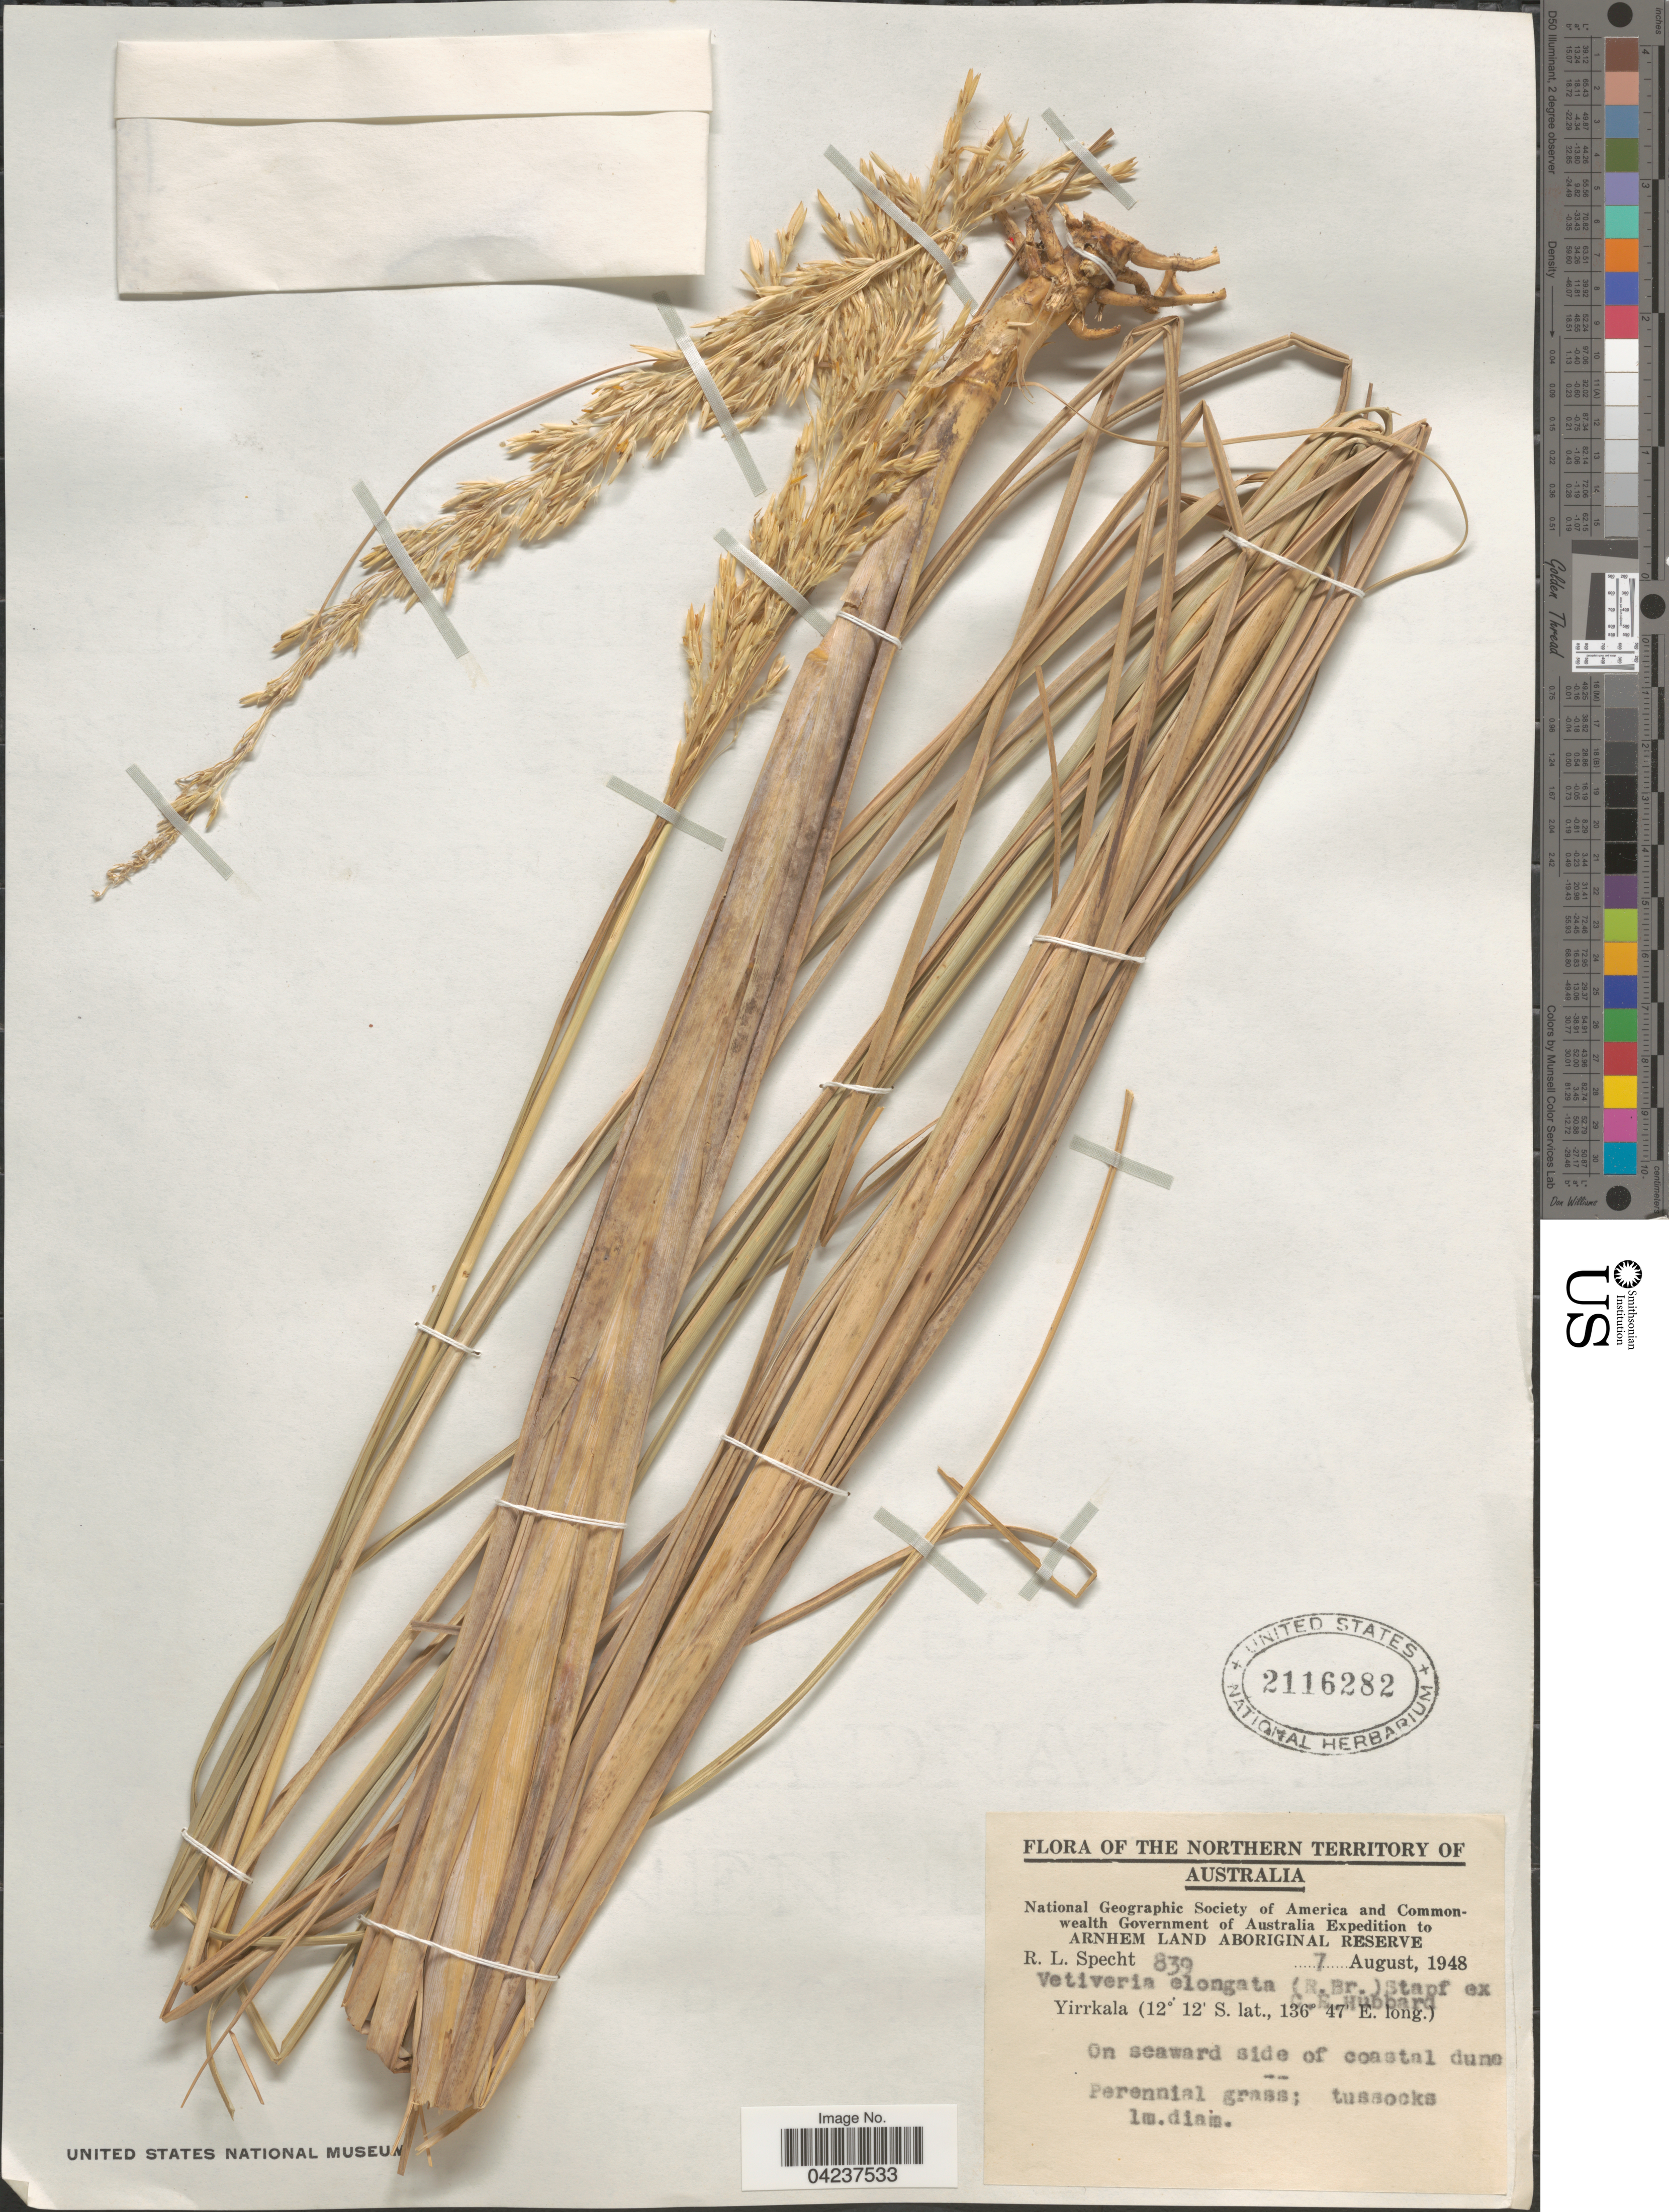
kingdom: Plantae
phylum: Tracheophyta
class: Liliopsida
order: Poales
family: Poaceae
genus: Chrysopogon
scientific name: Chrysopogon elongatus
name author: (R. Br.) Benth.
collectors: R. L. Specht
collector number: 839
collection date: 1948-08-07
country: Australia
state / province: Northern Territory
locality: Australia Expedition to Arnhem Land Aboriginal Reserve. Yirrkala.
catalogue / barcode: US 2116282